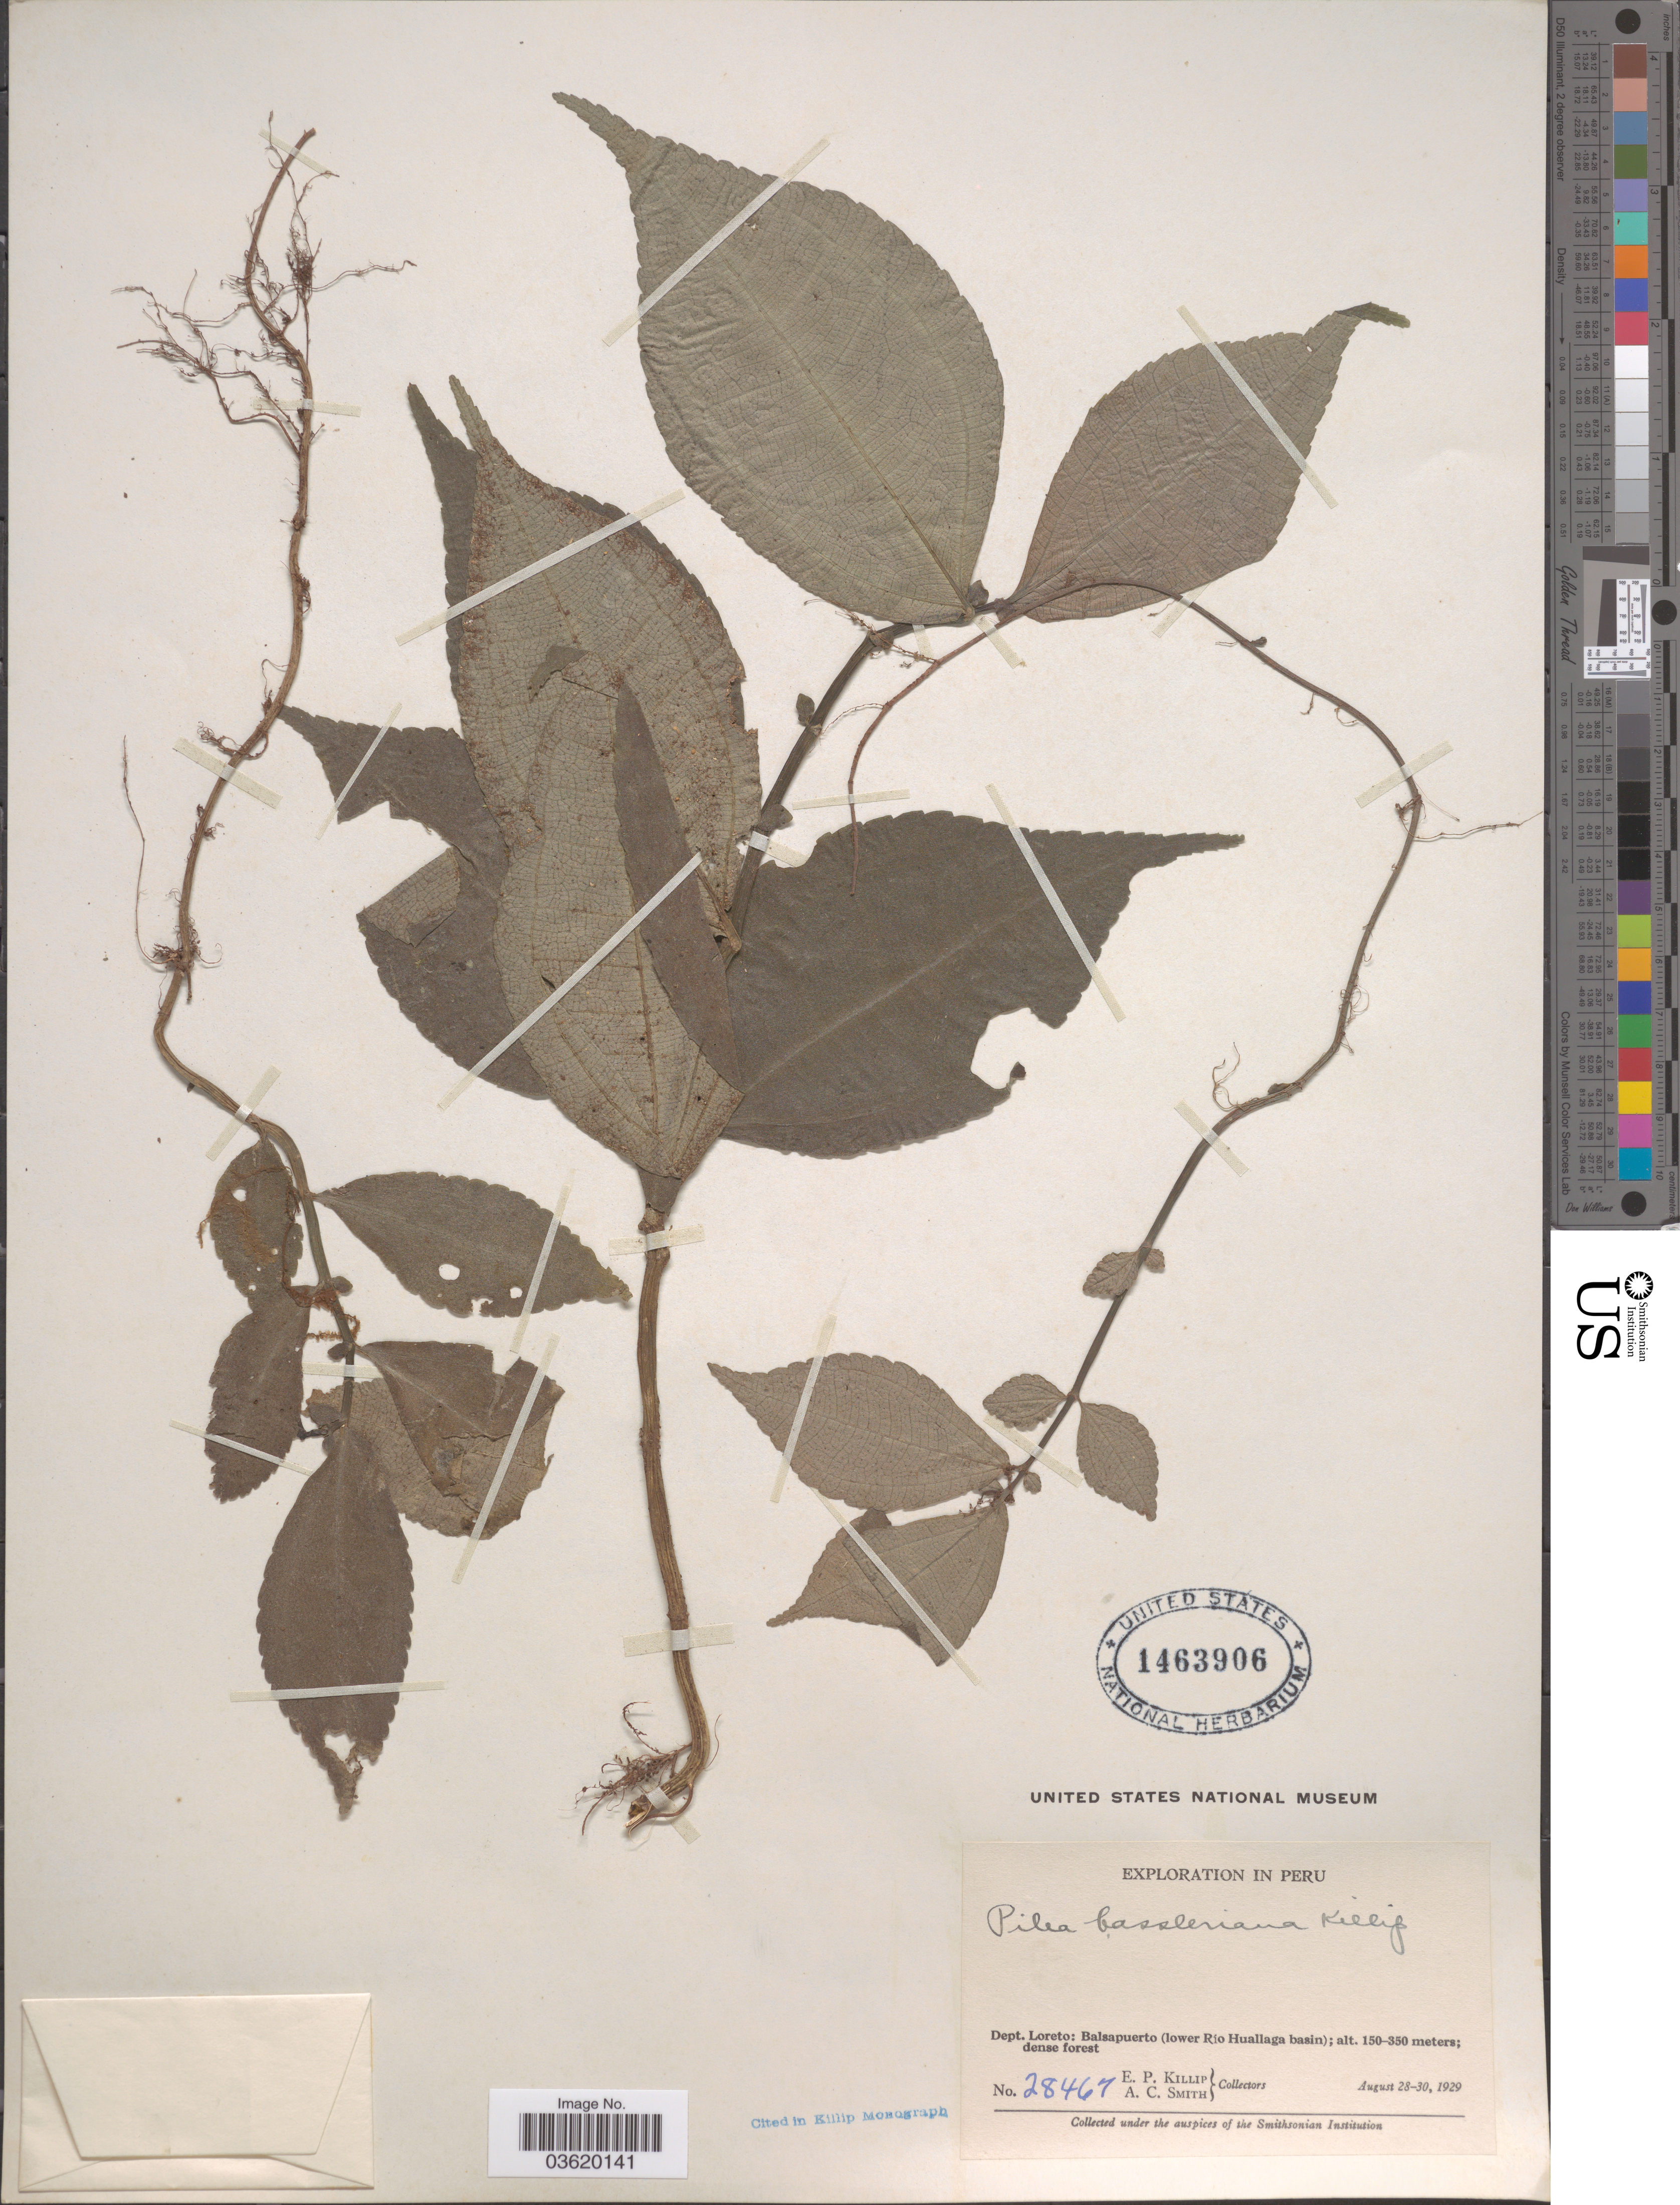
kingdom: Plantae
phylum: Tracheophyta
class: Magnoliopsida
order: Rosales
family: Urticaceae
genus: Pilea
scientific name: Pilea bassleriana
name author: Killip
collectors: E. P. Killip & A. C. Smith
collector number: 28467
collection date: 1929-08-28/1929-08-30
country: Peru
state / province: Loreto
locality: Dept. Loreto: Balsapuerto (lower Río Huallaga basin).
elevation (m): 150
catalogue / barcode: US 1463906